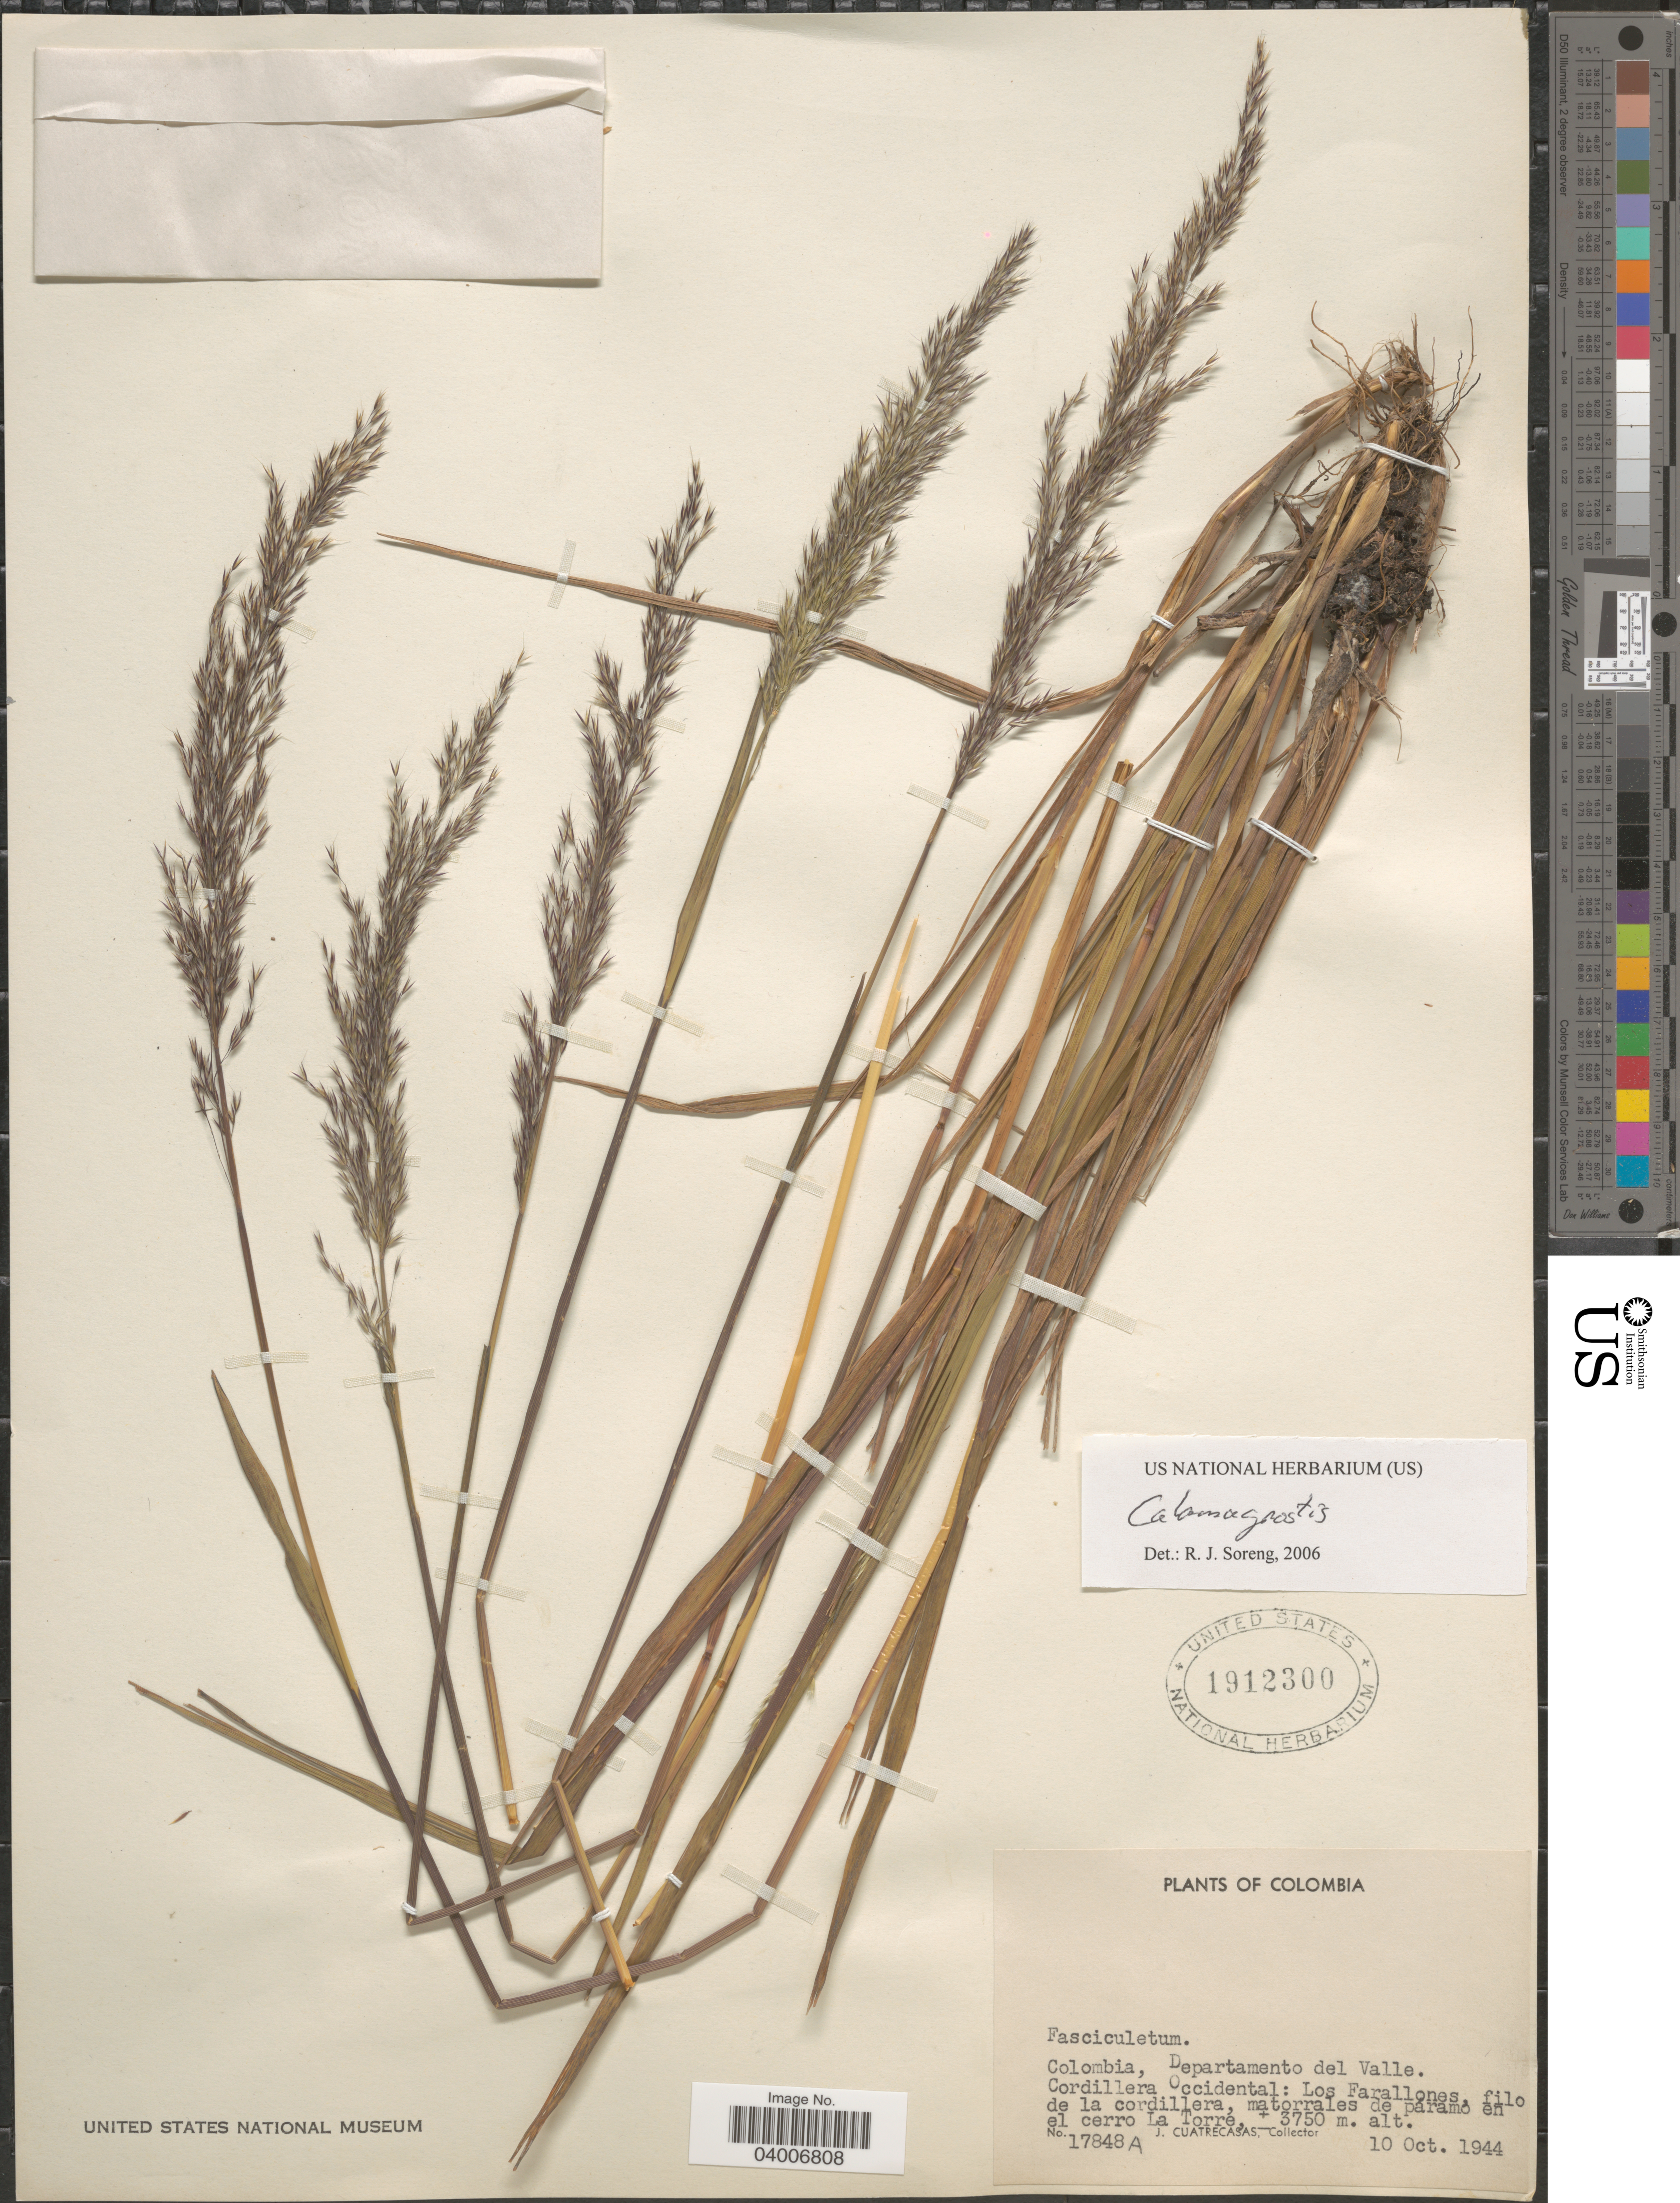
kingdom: Plantae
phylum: Tracheophyta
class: Liliopsida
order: Poales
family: Poaceae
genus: Cinnagrostis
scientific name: Cinnagrostis sp.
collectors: J. Cuatrecasas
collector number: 17848A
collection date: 1944-10-10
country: Colombia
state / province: Valle del Cauca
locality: Departamento del Valle. Cordillera Occidental: Los Farallones, filo de la cordillera, matorrales de paramo en el cerro La Torre.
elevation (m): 3750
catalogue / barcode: US 1912300